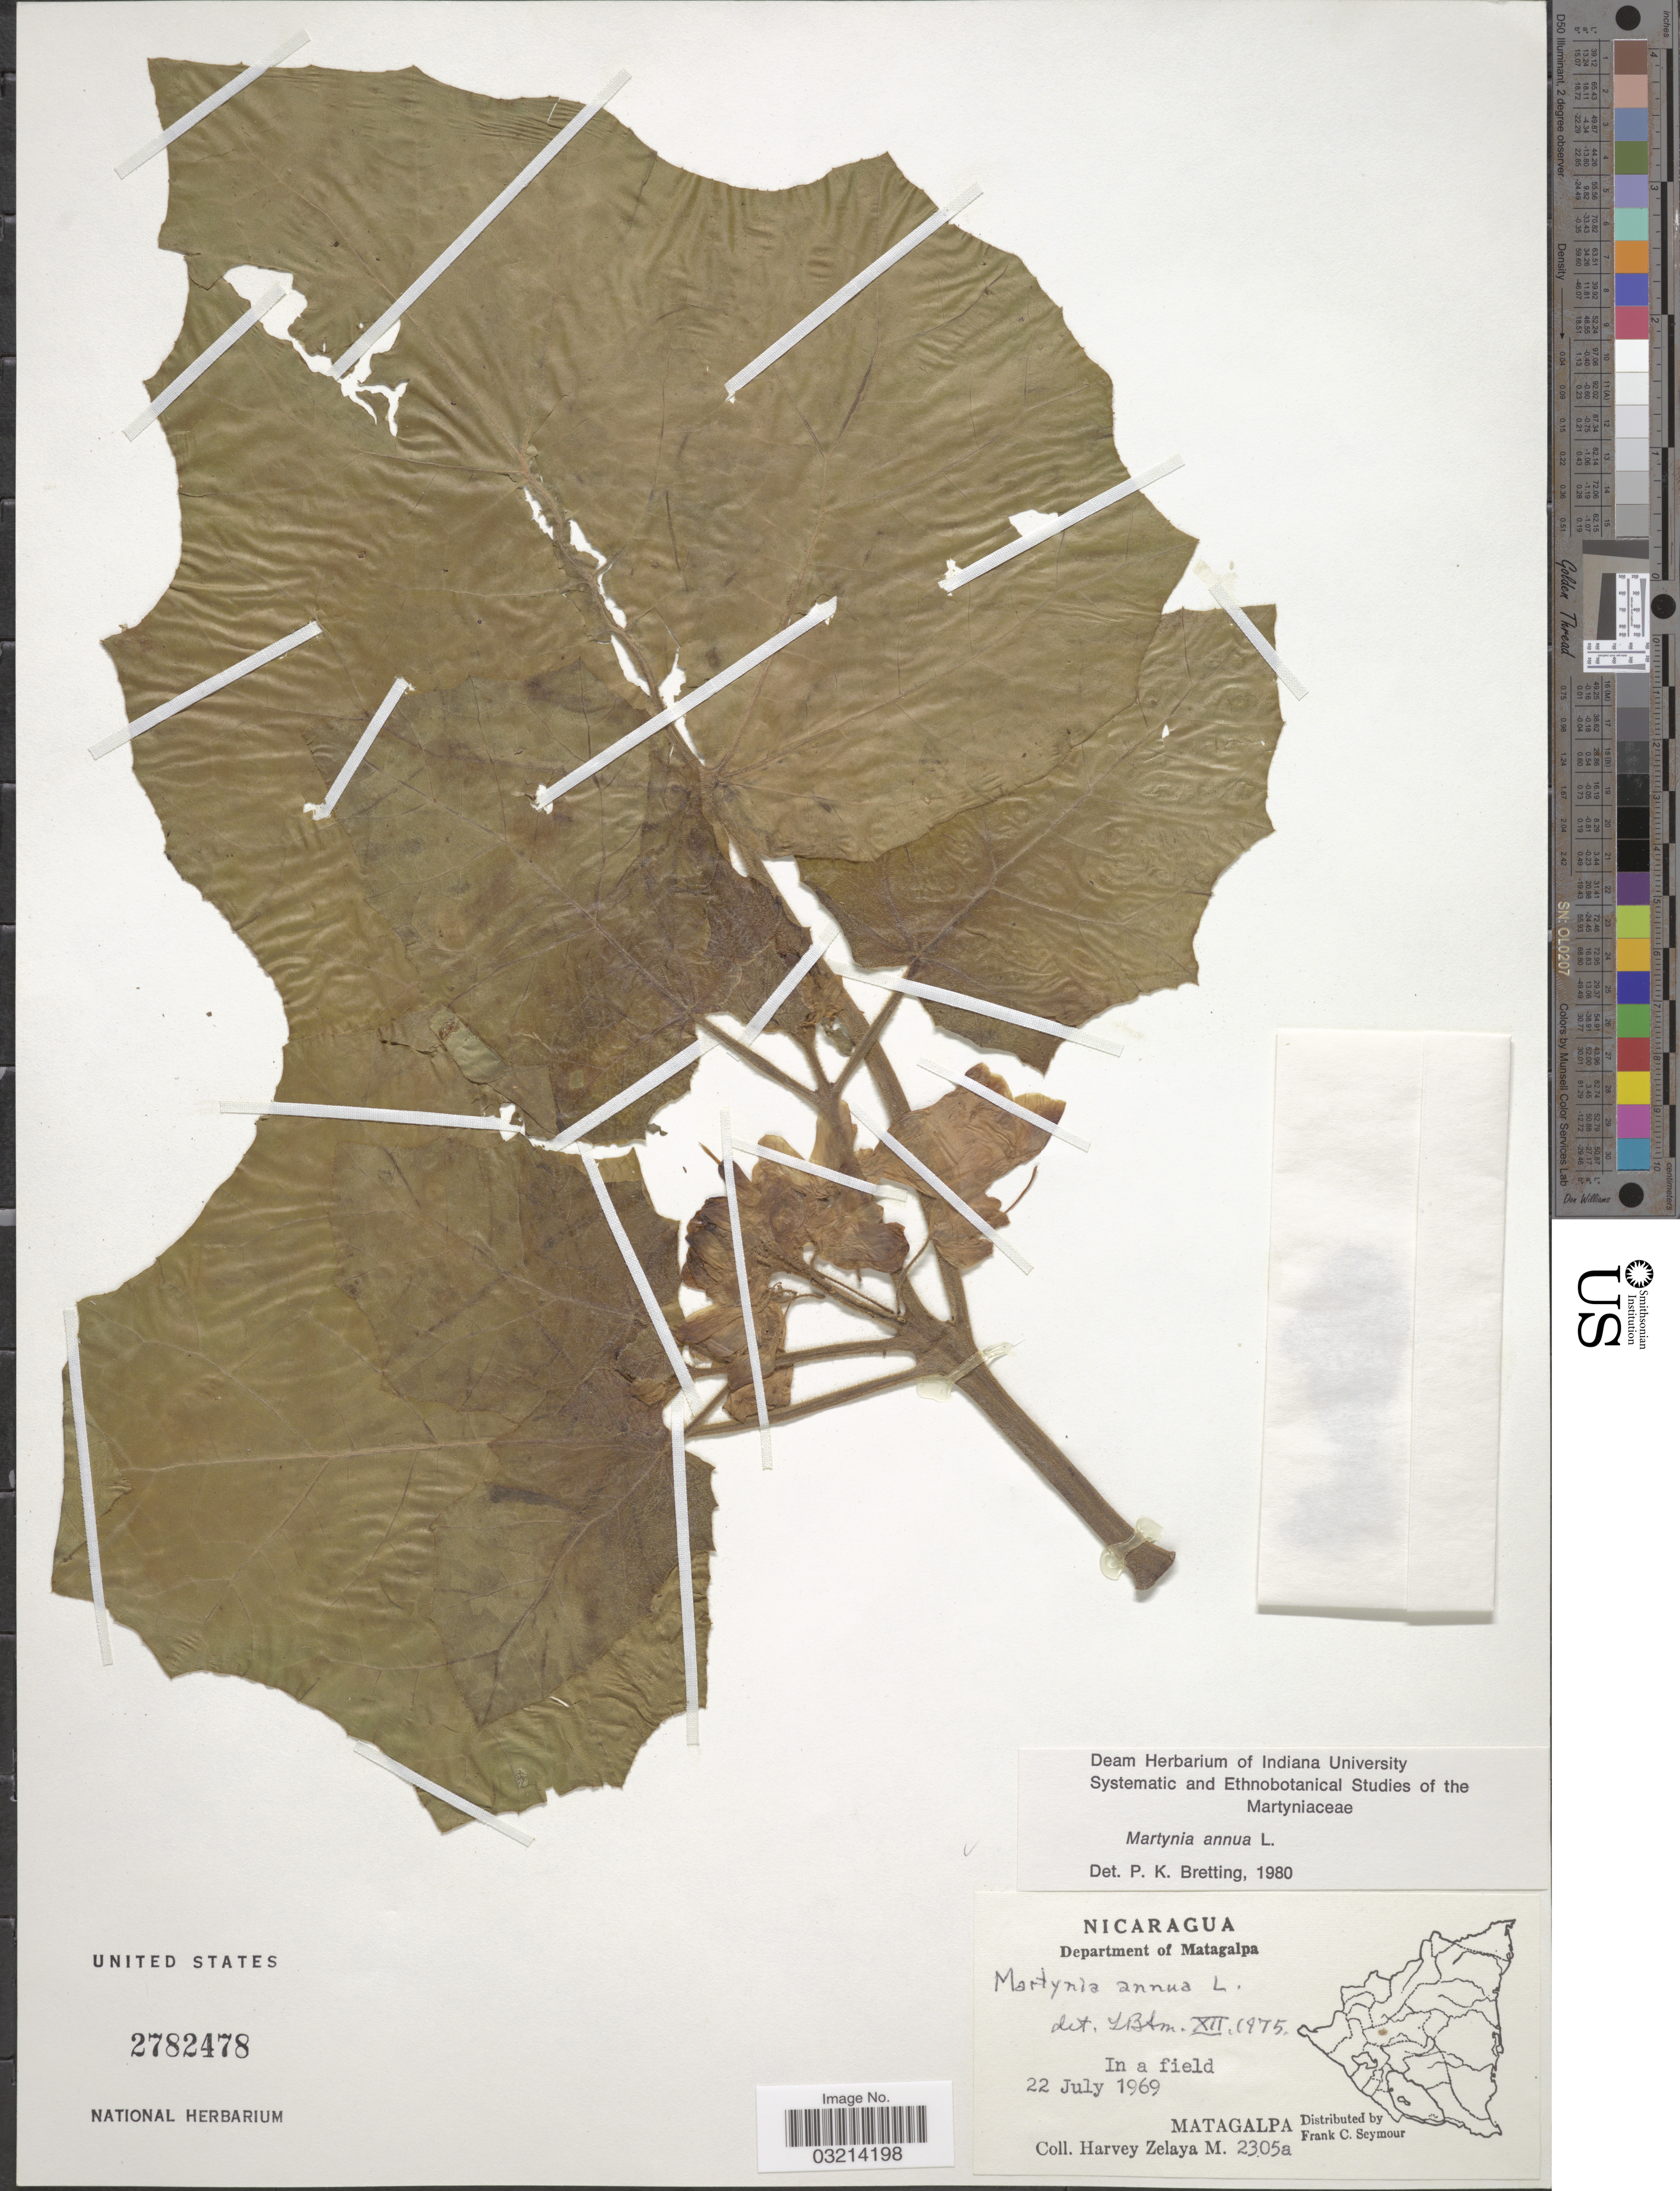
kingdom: Plantae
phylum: Tracheophyta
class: Magnoliopsida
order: Lamiales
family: Martyniaceae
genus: Martynia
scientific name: Martynia annua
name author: L.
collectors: H. Zelaya M.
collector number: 2305a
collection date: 1969-07-22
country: Nicaragua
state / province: Matagalpa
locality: Department of Matagalpa. In a field.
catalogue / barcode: US 2782478